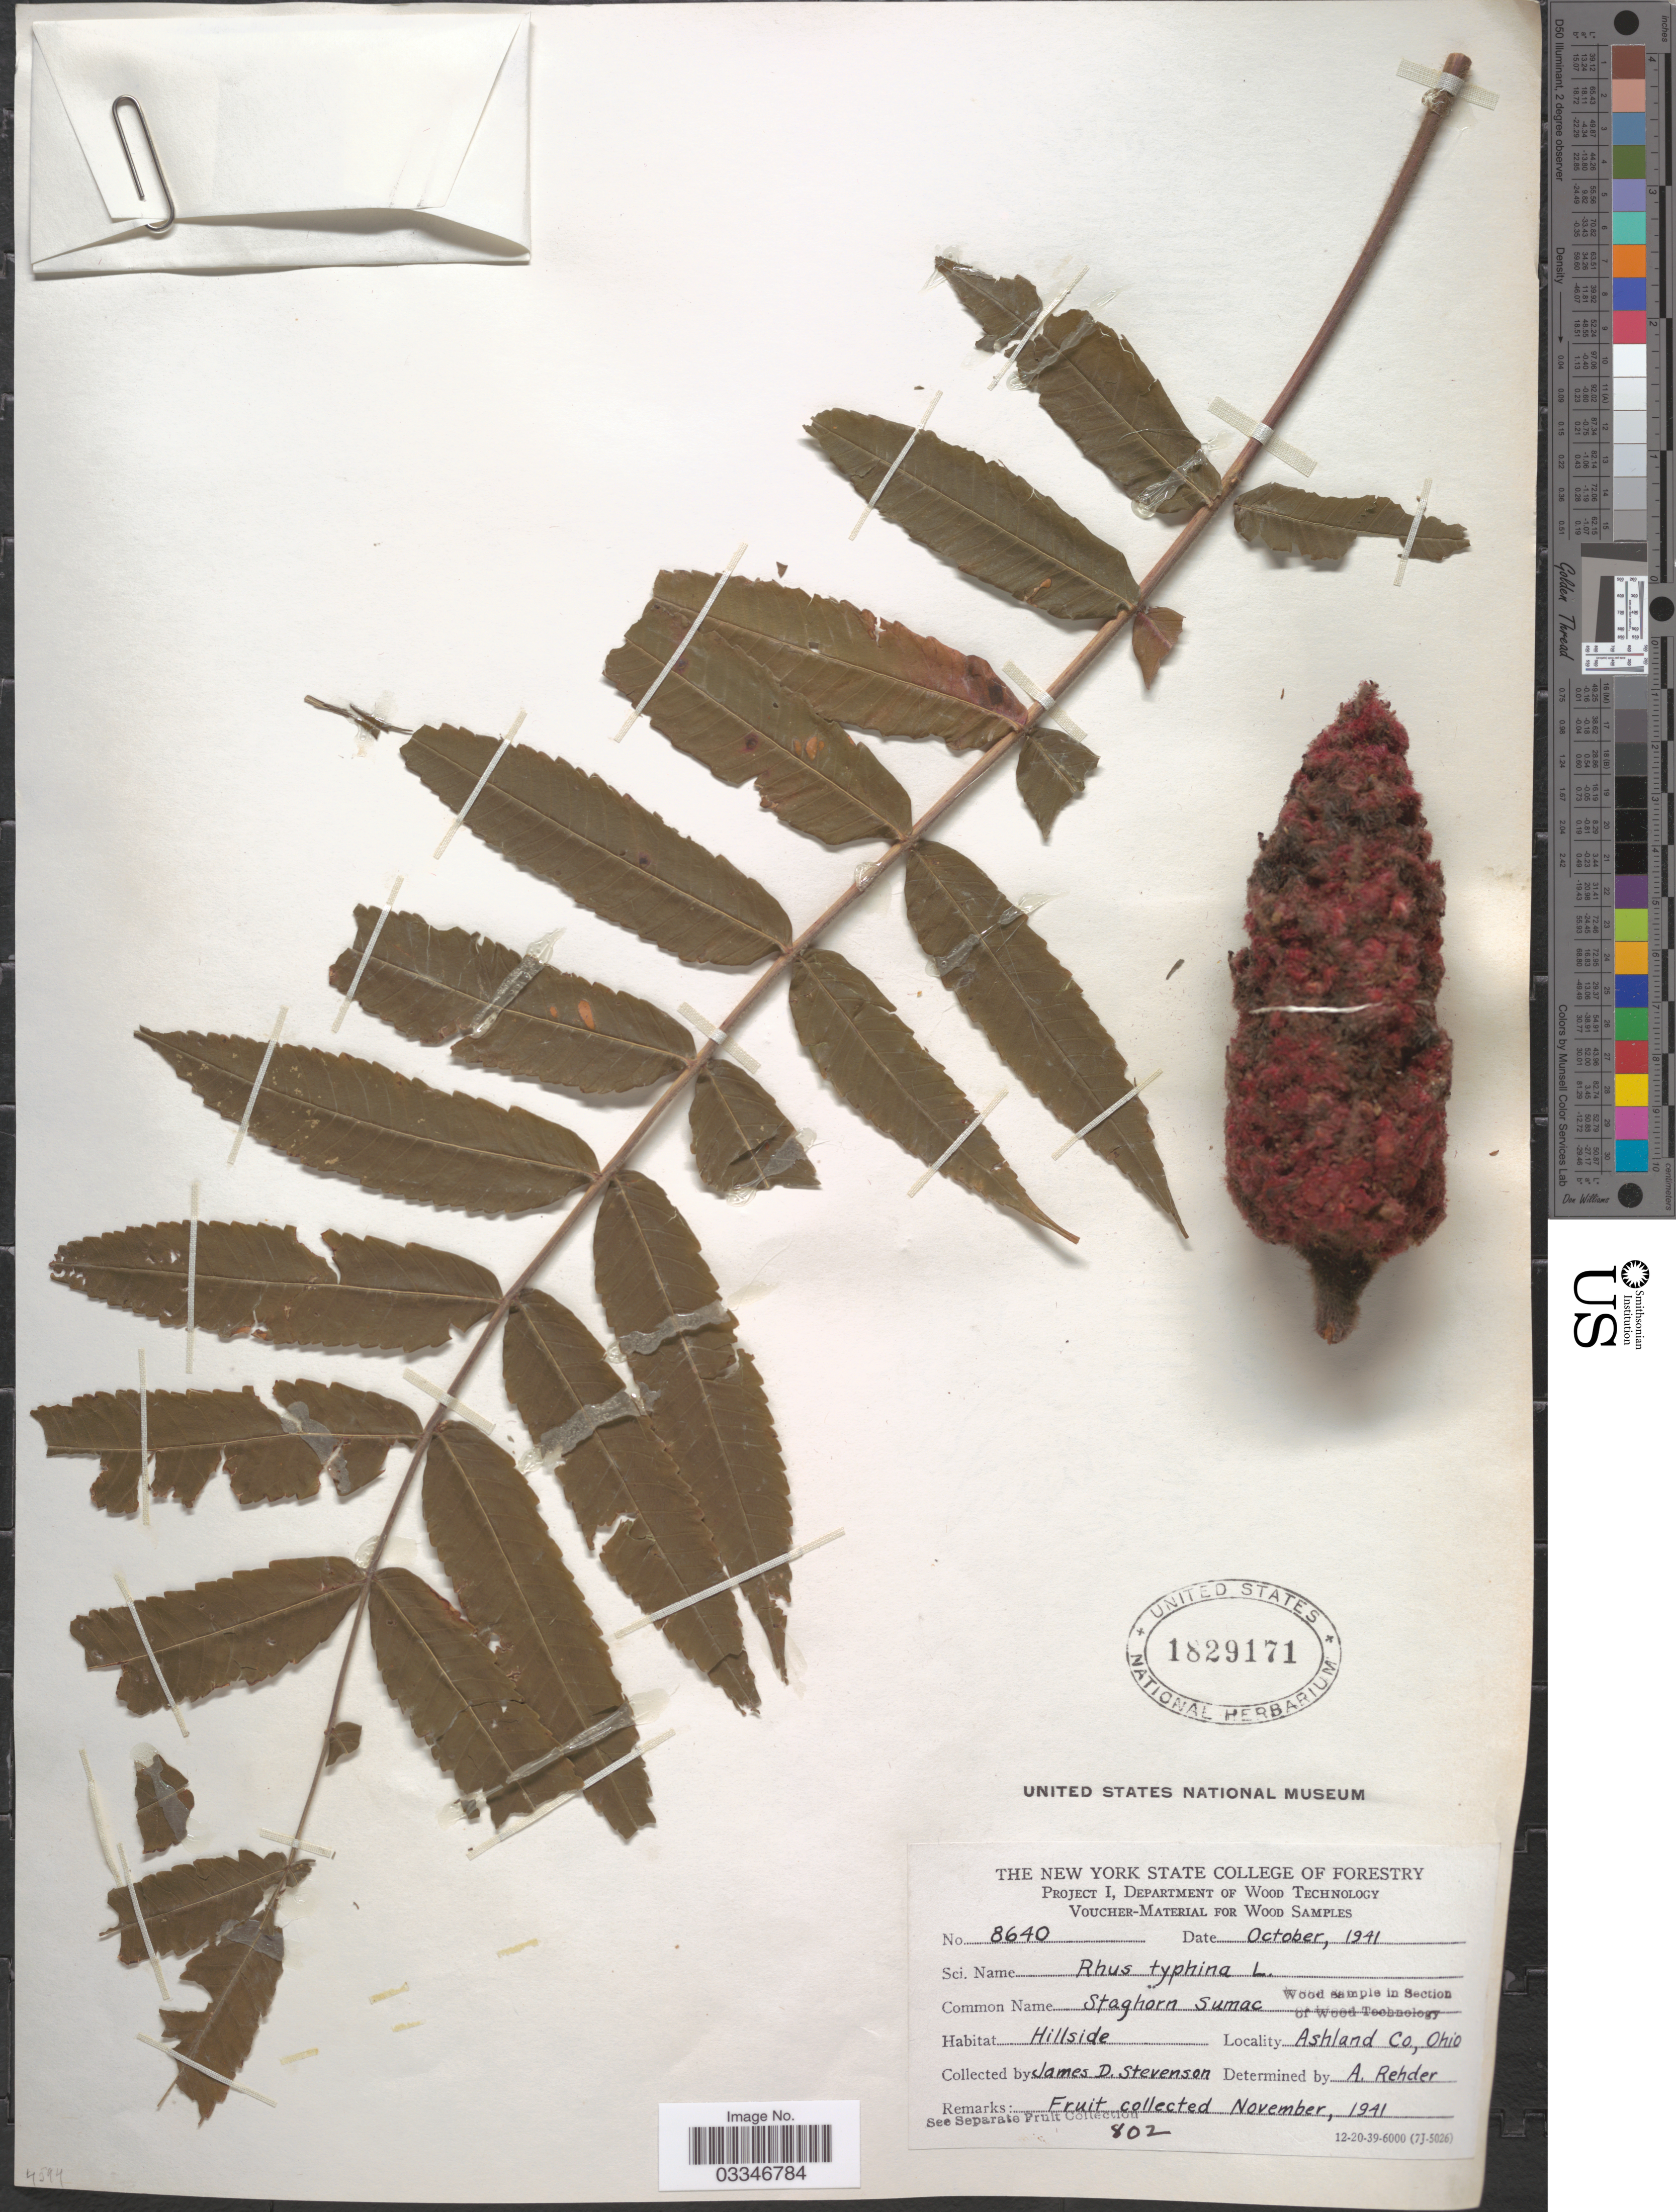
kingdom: Plantae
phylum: Tracheophyta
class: Magnoliopsida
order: Sapindales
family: Anacardiaceae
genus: Rhus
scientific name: Rhus typhina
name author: L.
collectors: J. Stevenson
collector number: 8640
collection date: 1941-10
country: United States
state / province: Ohio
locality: Ashland Co.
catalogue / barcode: US 1829171